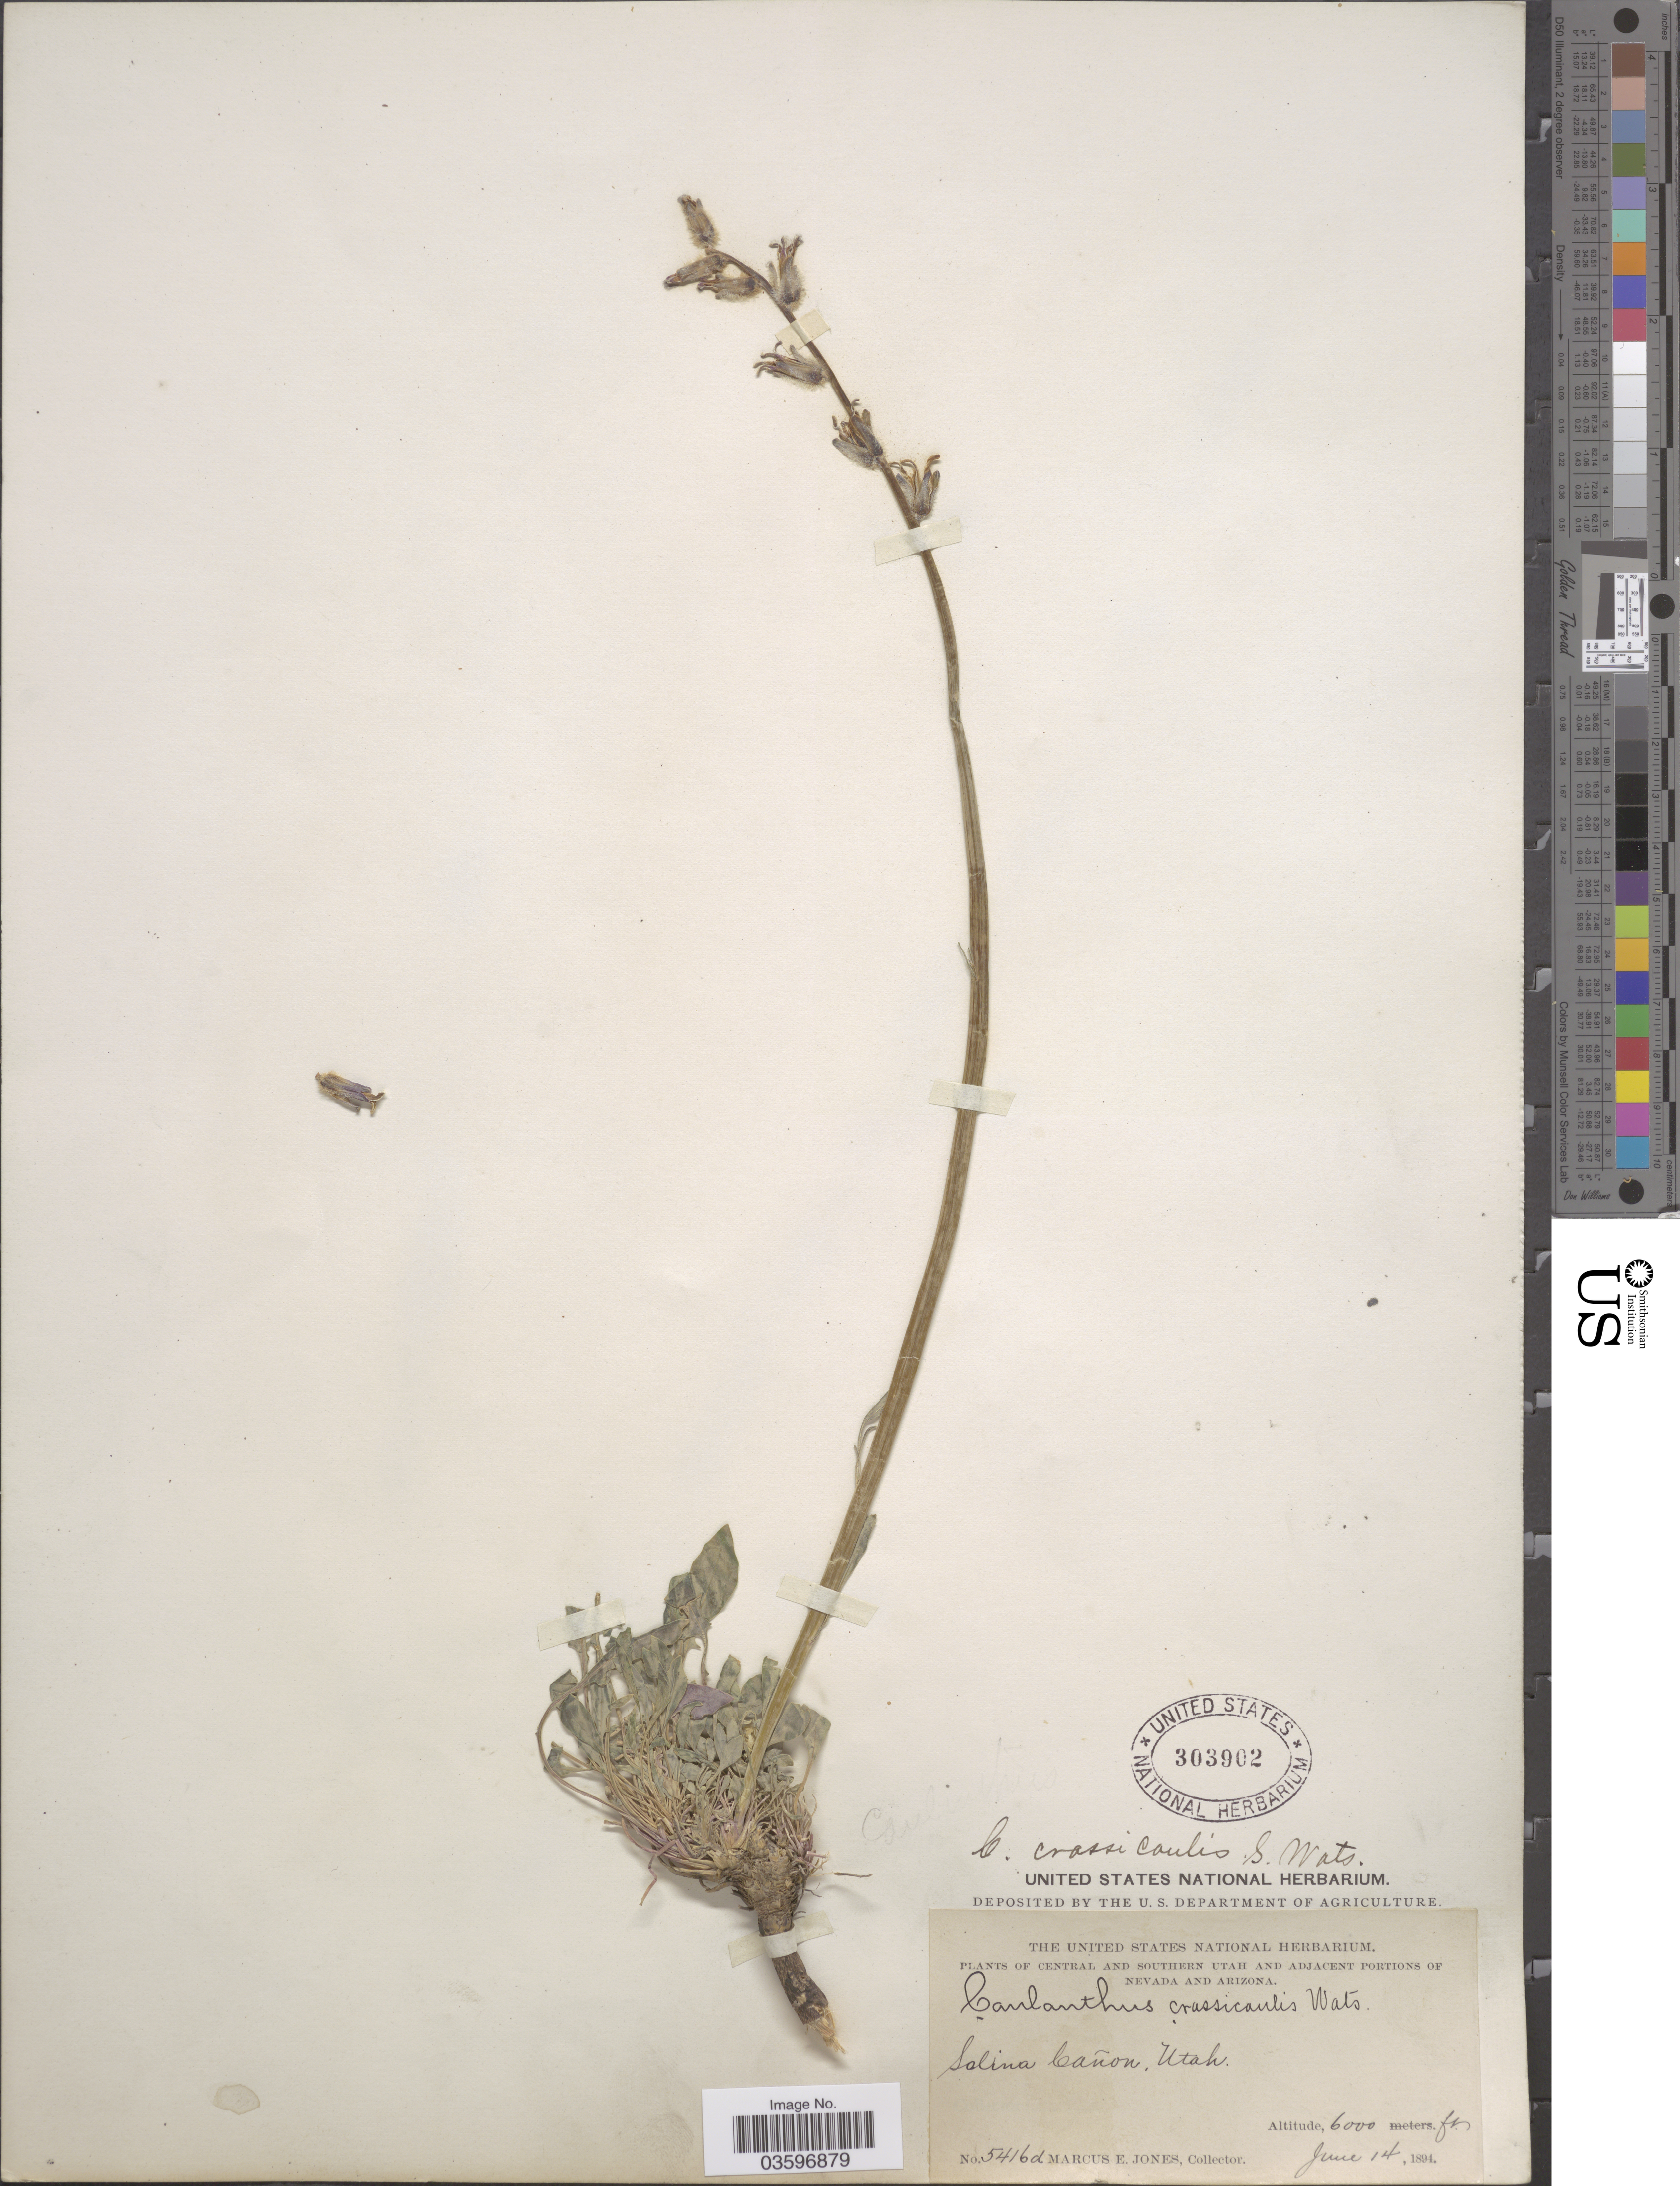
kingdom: Plantae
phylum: Tracheophyta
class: Magnoliopsida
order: Brassicales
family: Brassicaceae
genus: Caulanthus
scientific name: Caulanthus crassicaulis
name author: S. Watson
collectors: M. E. Jones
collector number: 5416d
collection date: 1894-06-14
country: United States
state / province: Utah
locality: Central and Southern Utah. Salina Cañon.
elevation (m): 1829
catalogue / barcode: US 303902